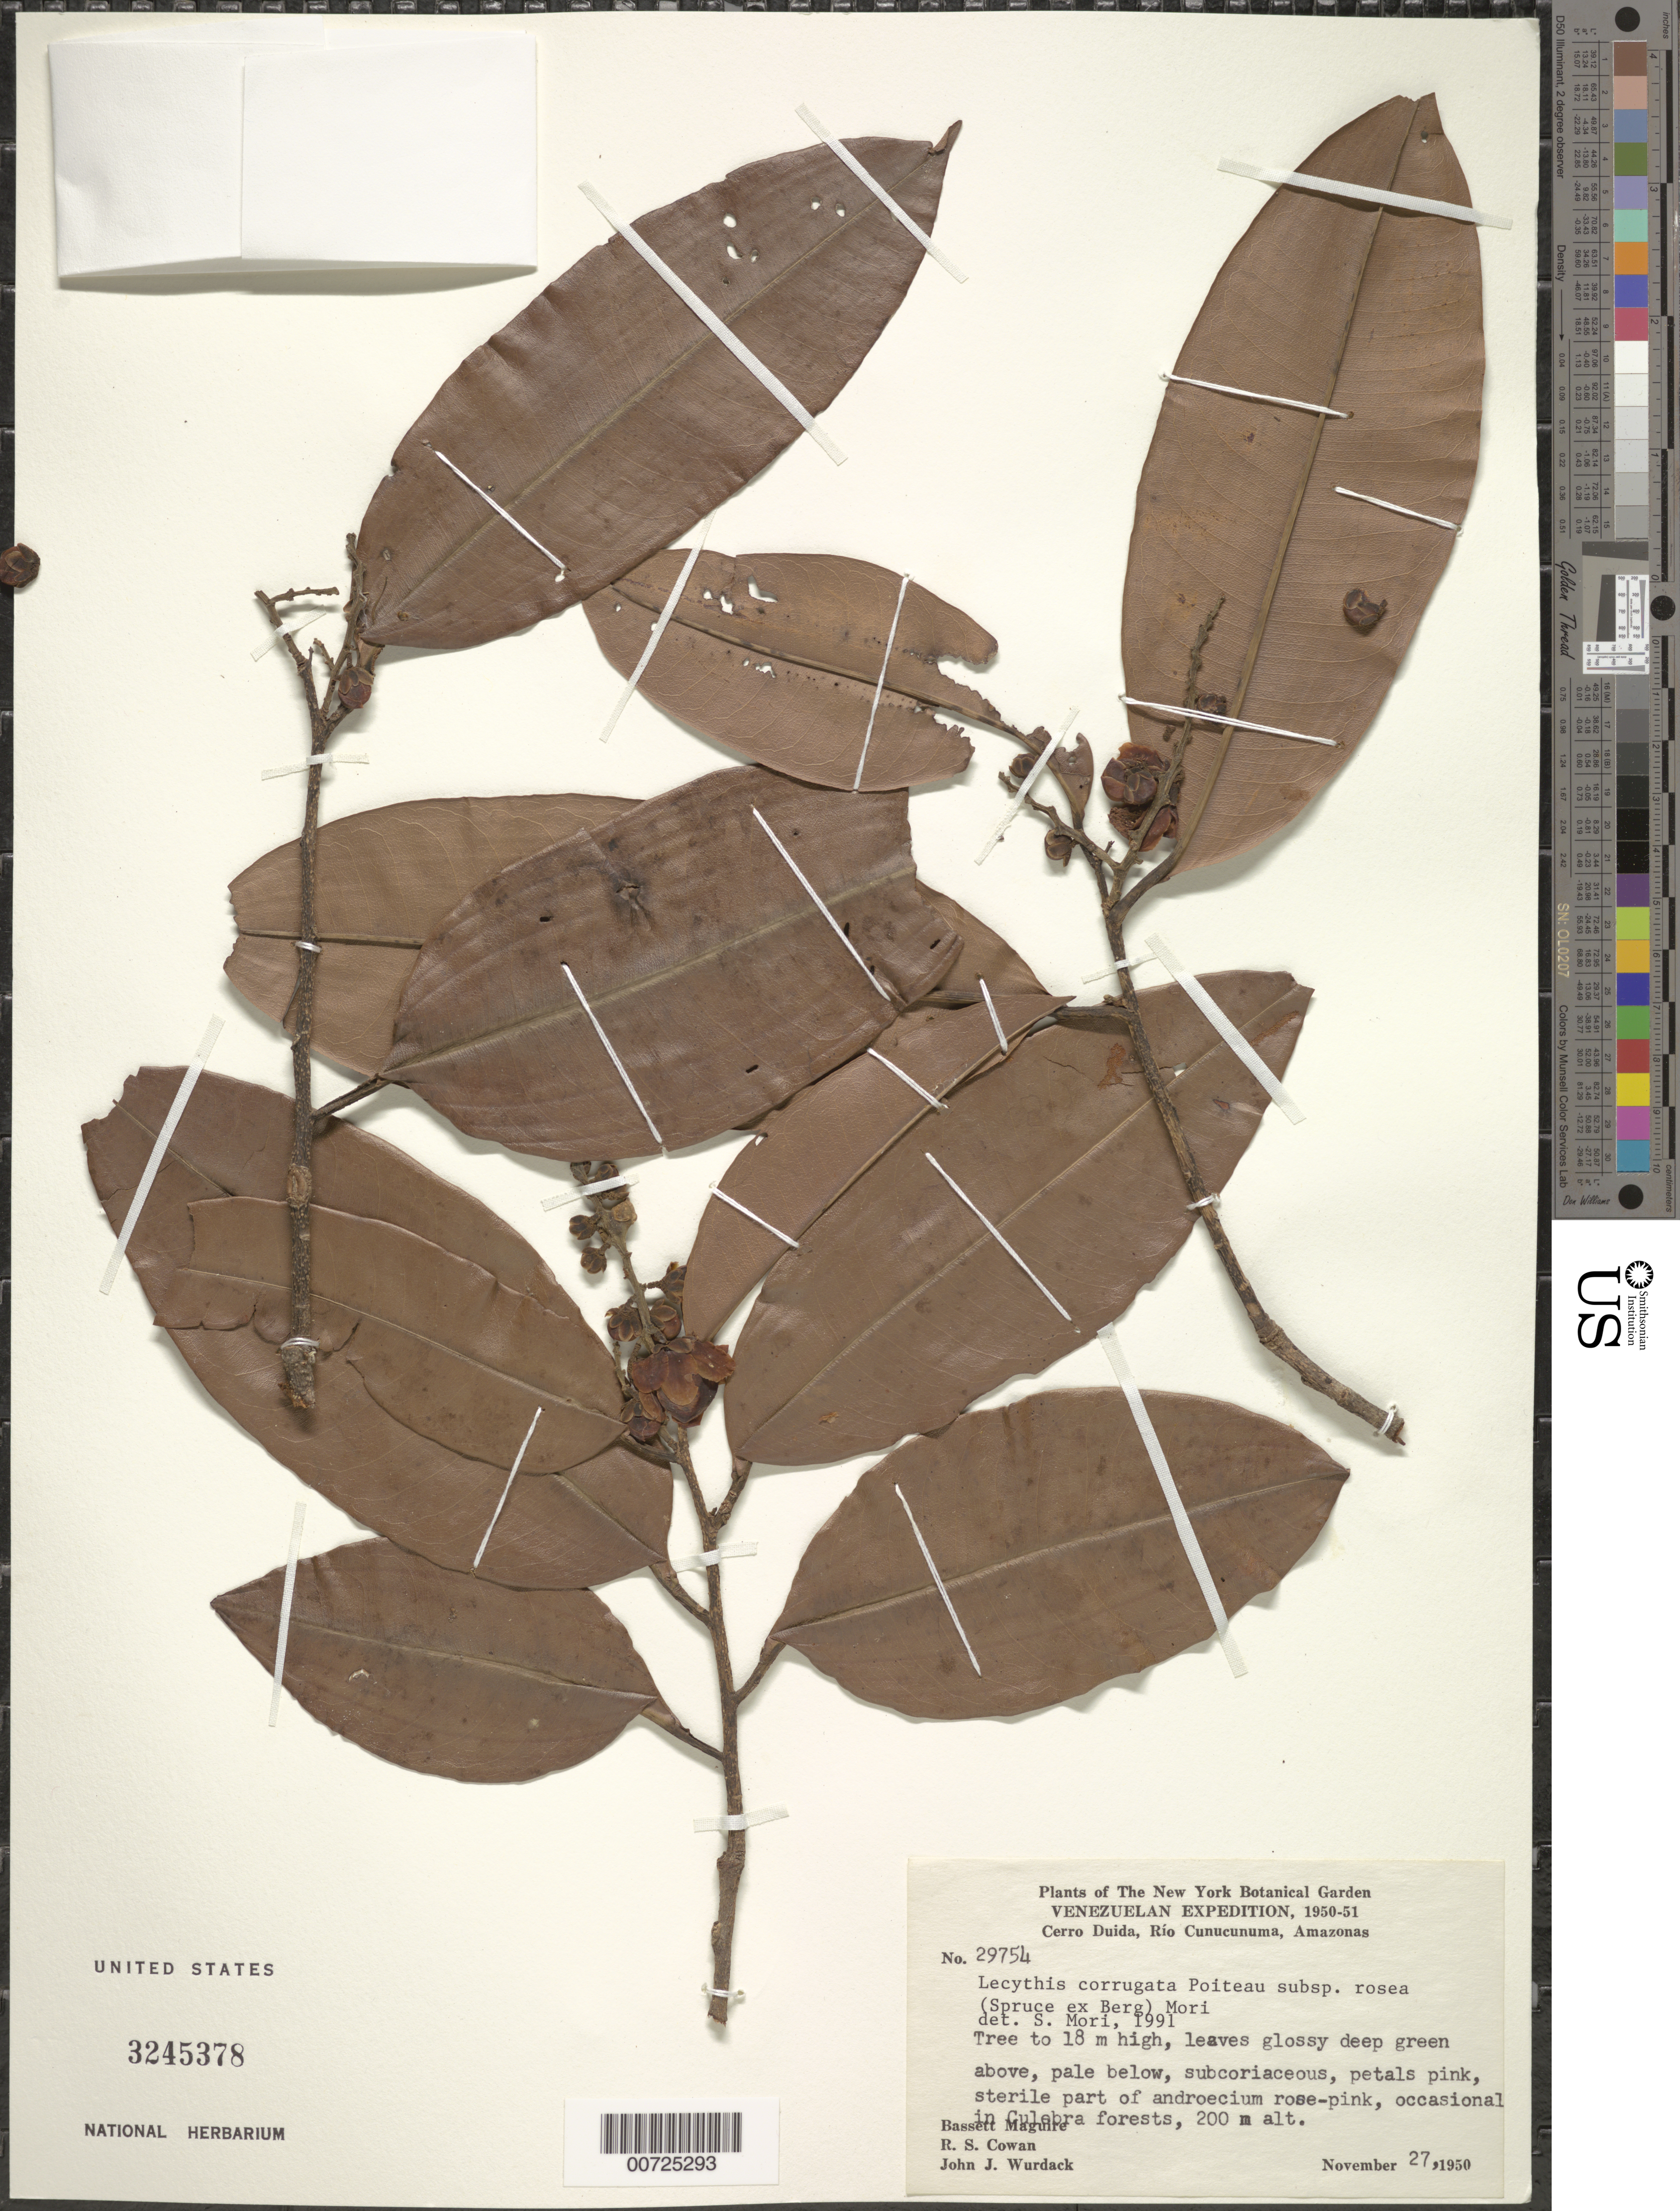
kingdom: Plantae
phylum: Tracheophyta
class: Magnoliopsida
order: Ericales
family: Lecythidaceae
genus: Lecythis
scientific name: Lecythis corrugata subsp. rosea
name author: (O. Berg) S.A. Mori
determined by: Mori, Scott A.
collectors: B. Maguire, R. S. Cowan & J. J. Wurdack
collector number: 29754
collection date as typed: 27-Nov-50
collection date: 1950-11-27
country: Venezuela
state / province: Amazonas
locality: Cerro Duida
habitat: Culebra forests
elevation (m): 200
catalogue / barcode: US 3245378